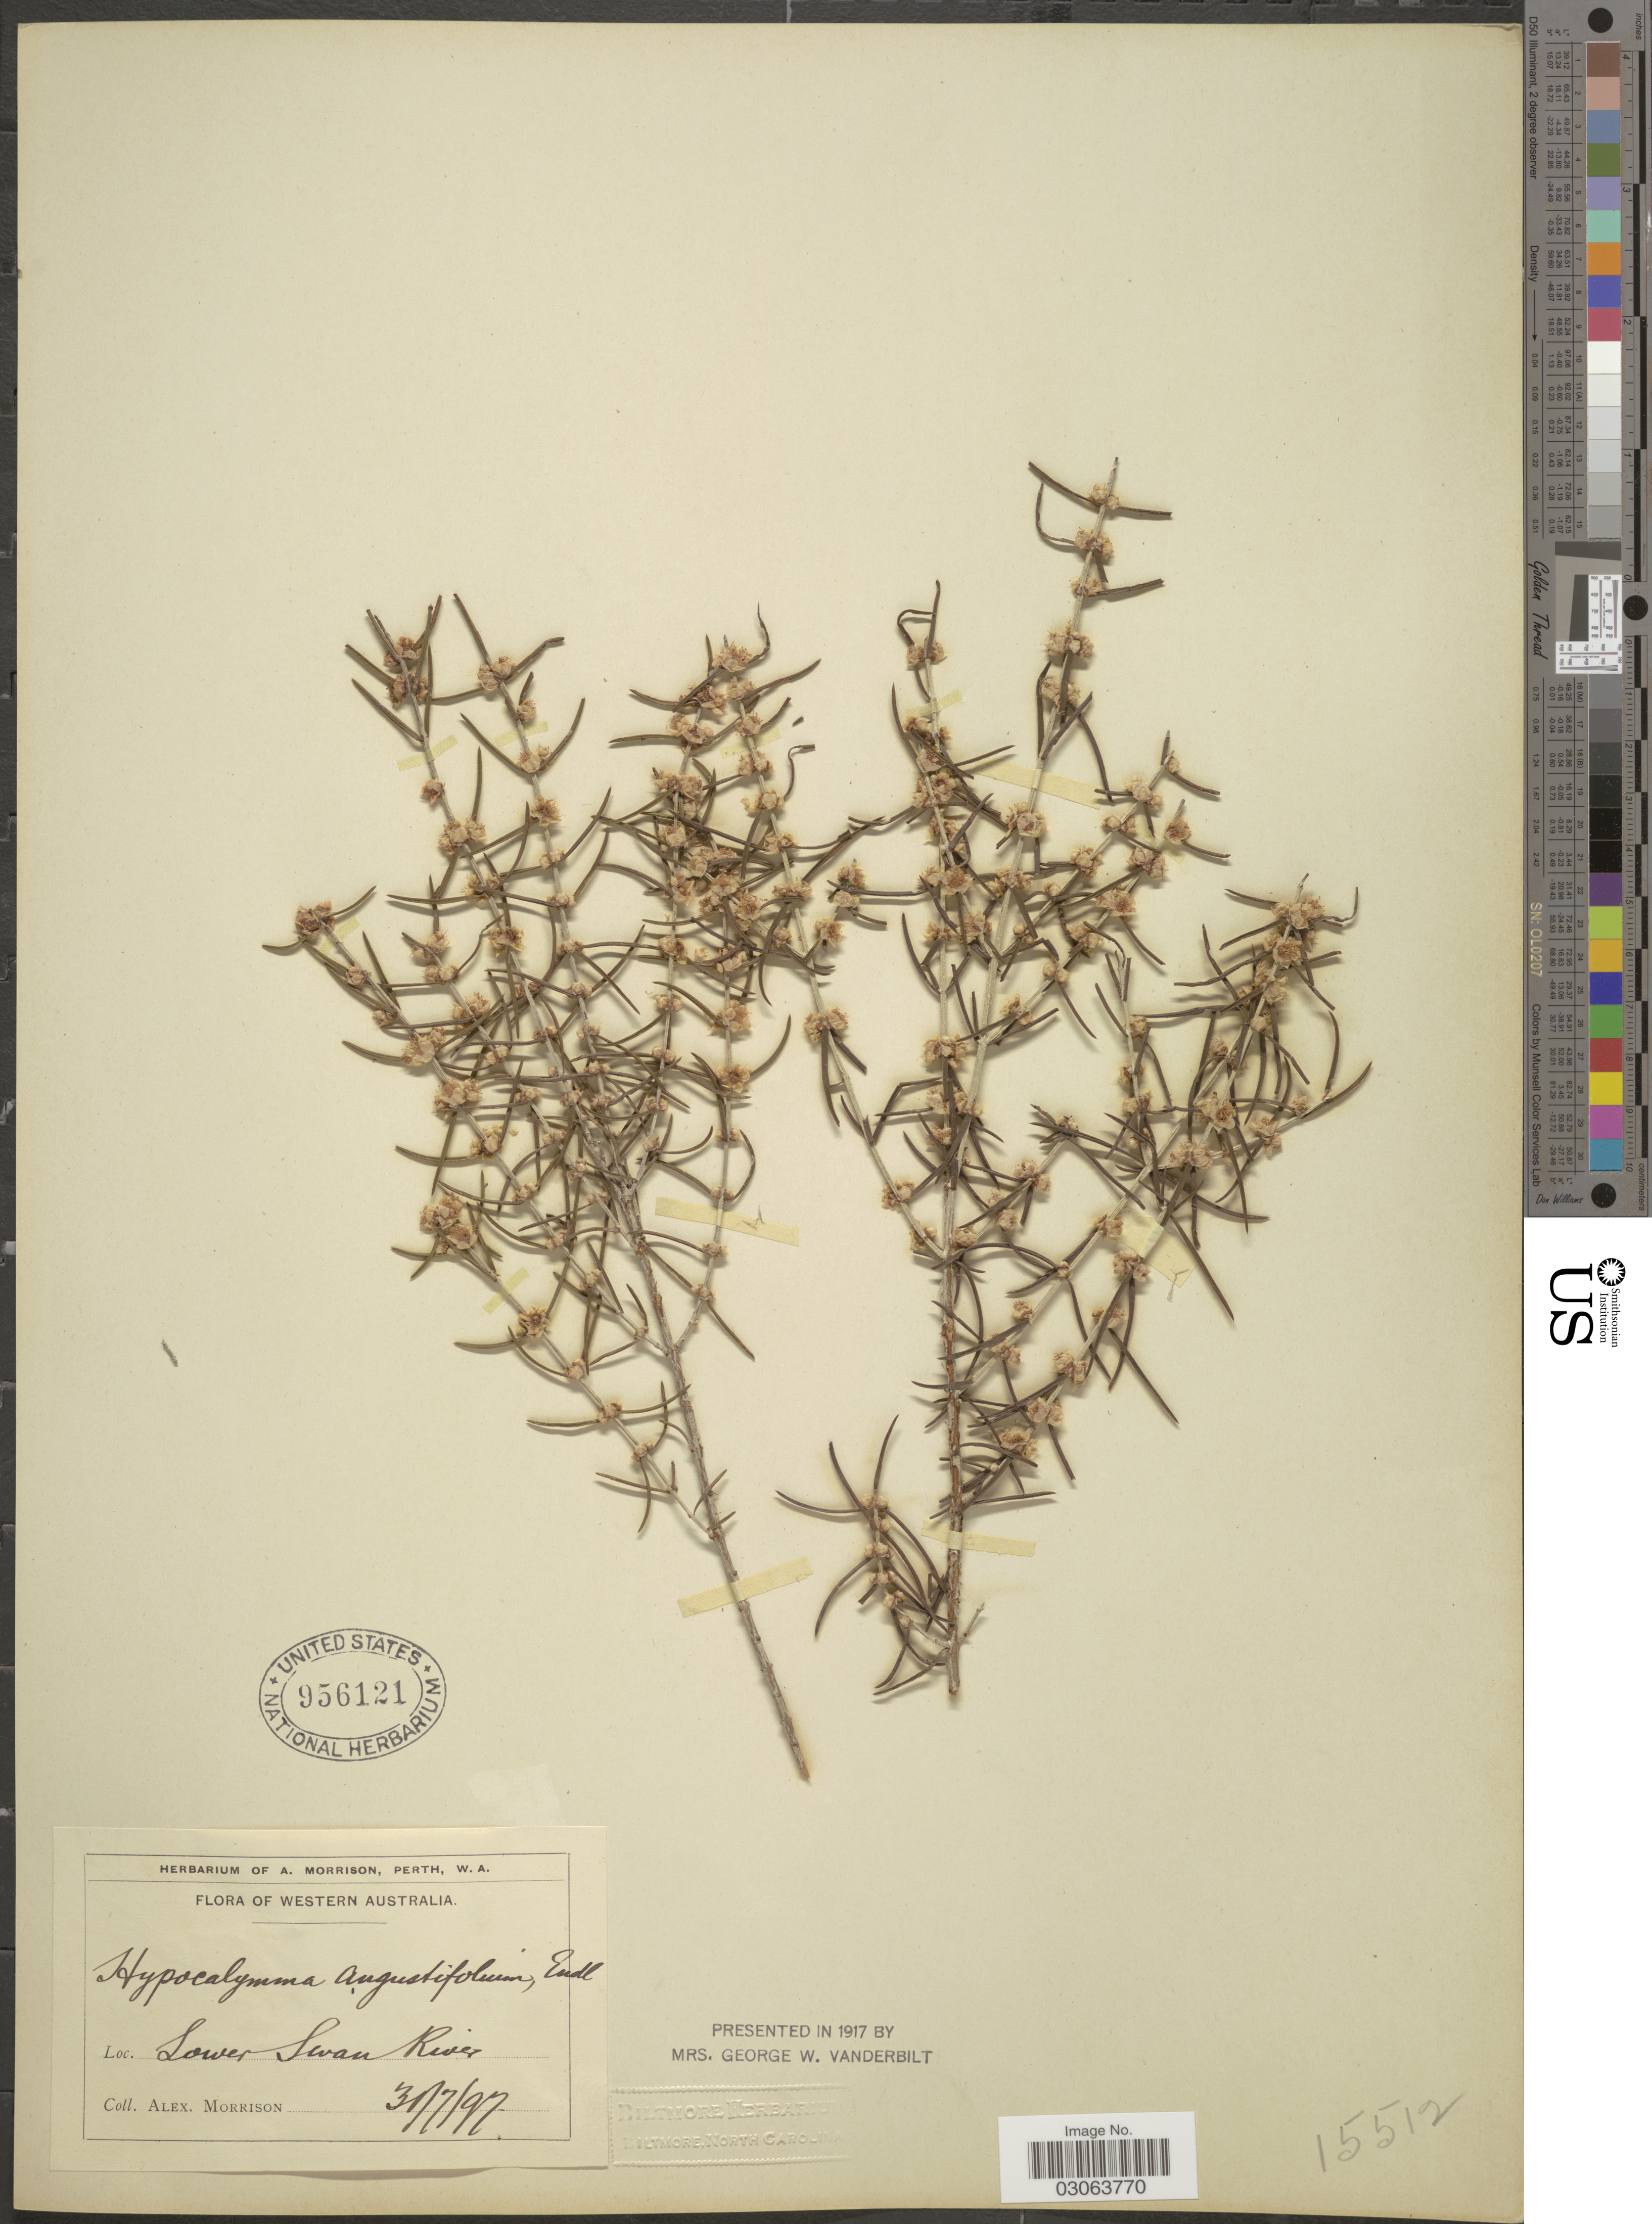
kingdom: Plantae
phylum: Tracheophyta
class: Magnoliopsida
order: Myrtales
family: Myrtaceae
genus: Hypocalymma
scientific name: Hypocalymma angustifolium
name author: (Endl.) Schauer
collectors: A. Morrison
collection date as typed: Transcribed d/m/y: 31/7/97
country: Australia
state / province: Western Australia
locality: Lower Swan River.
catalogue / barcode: US 956121